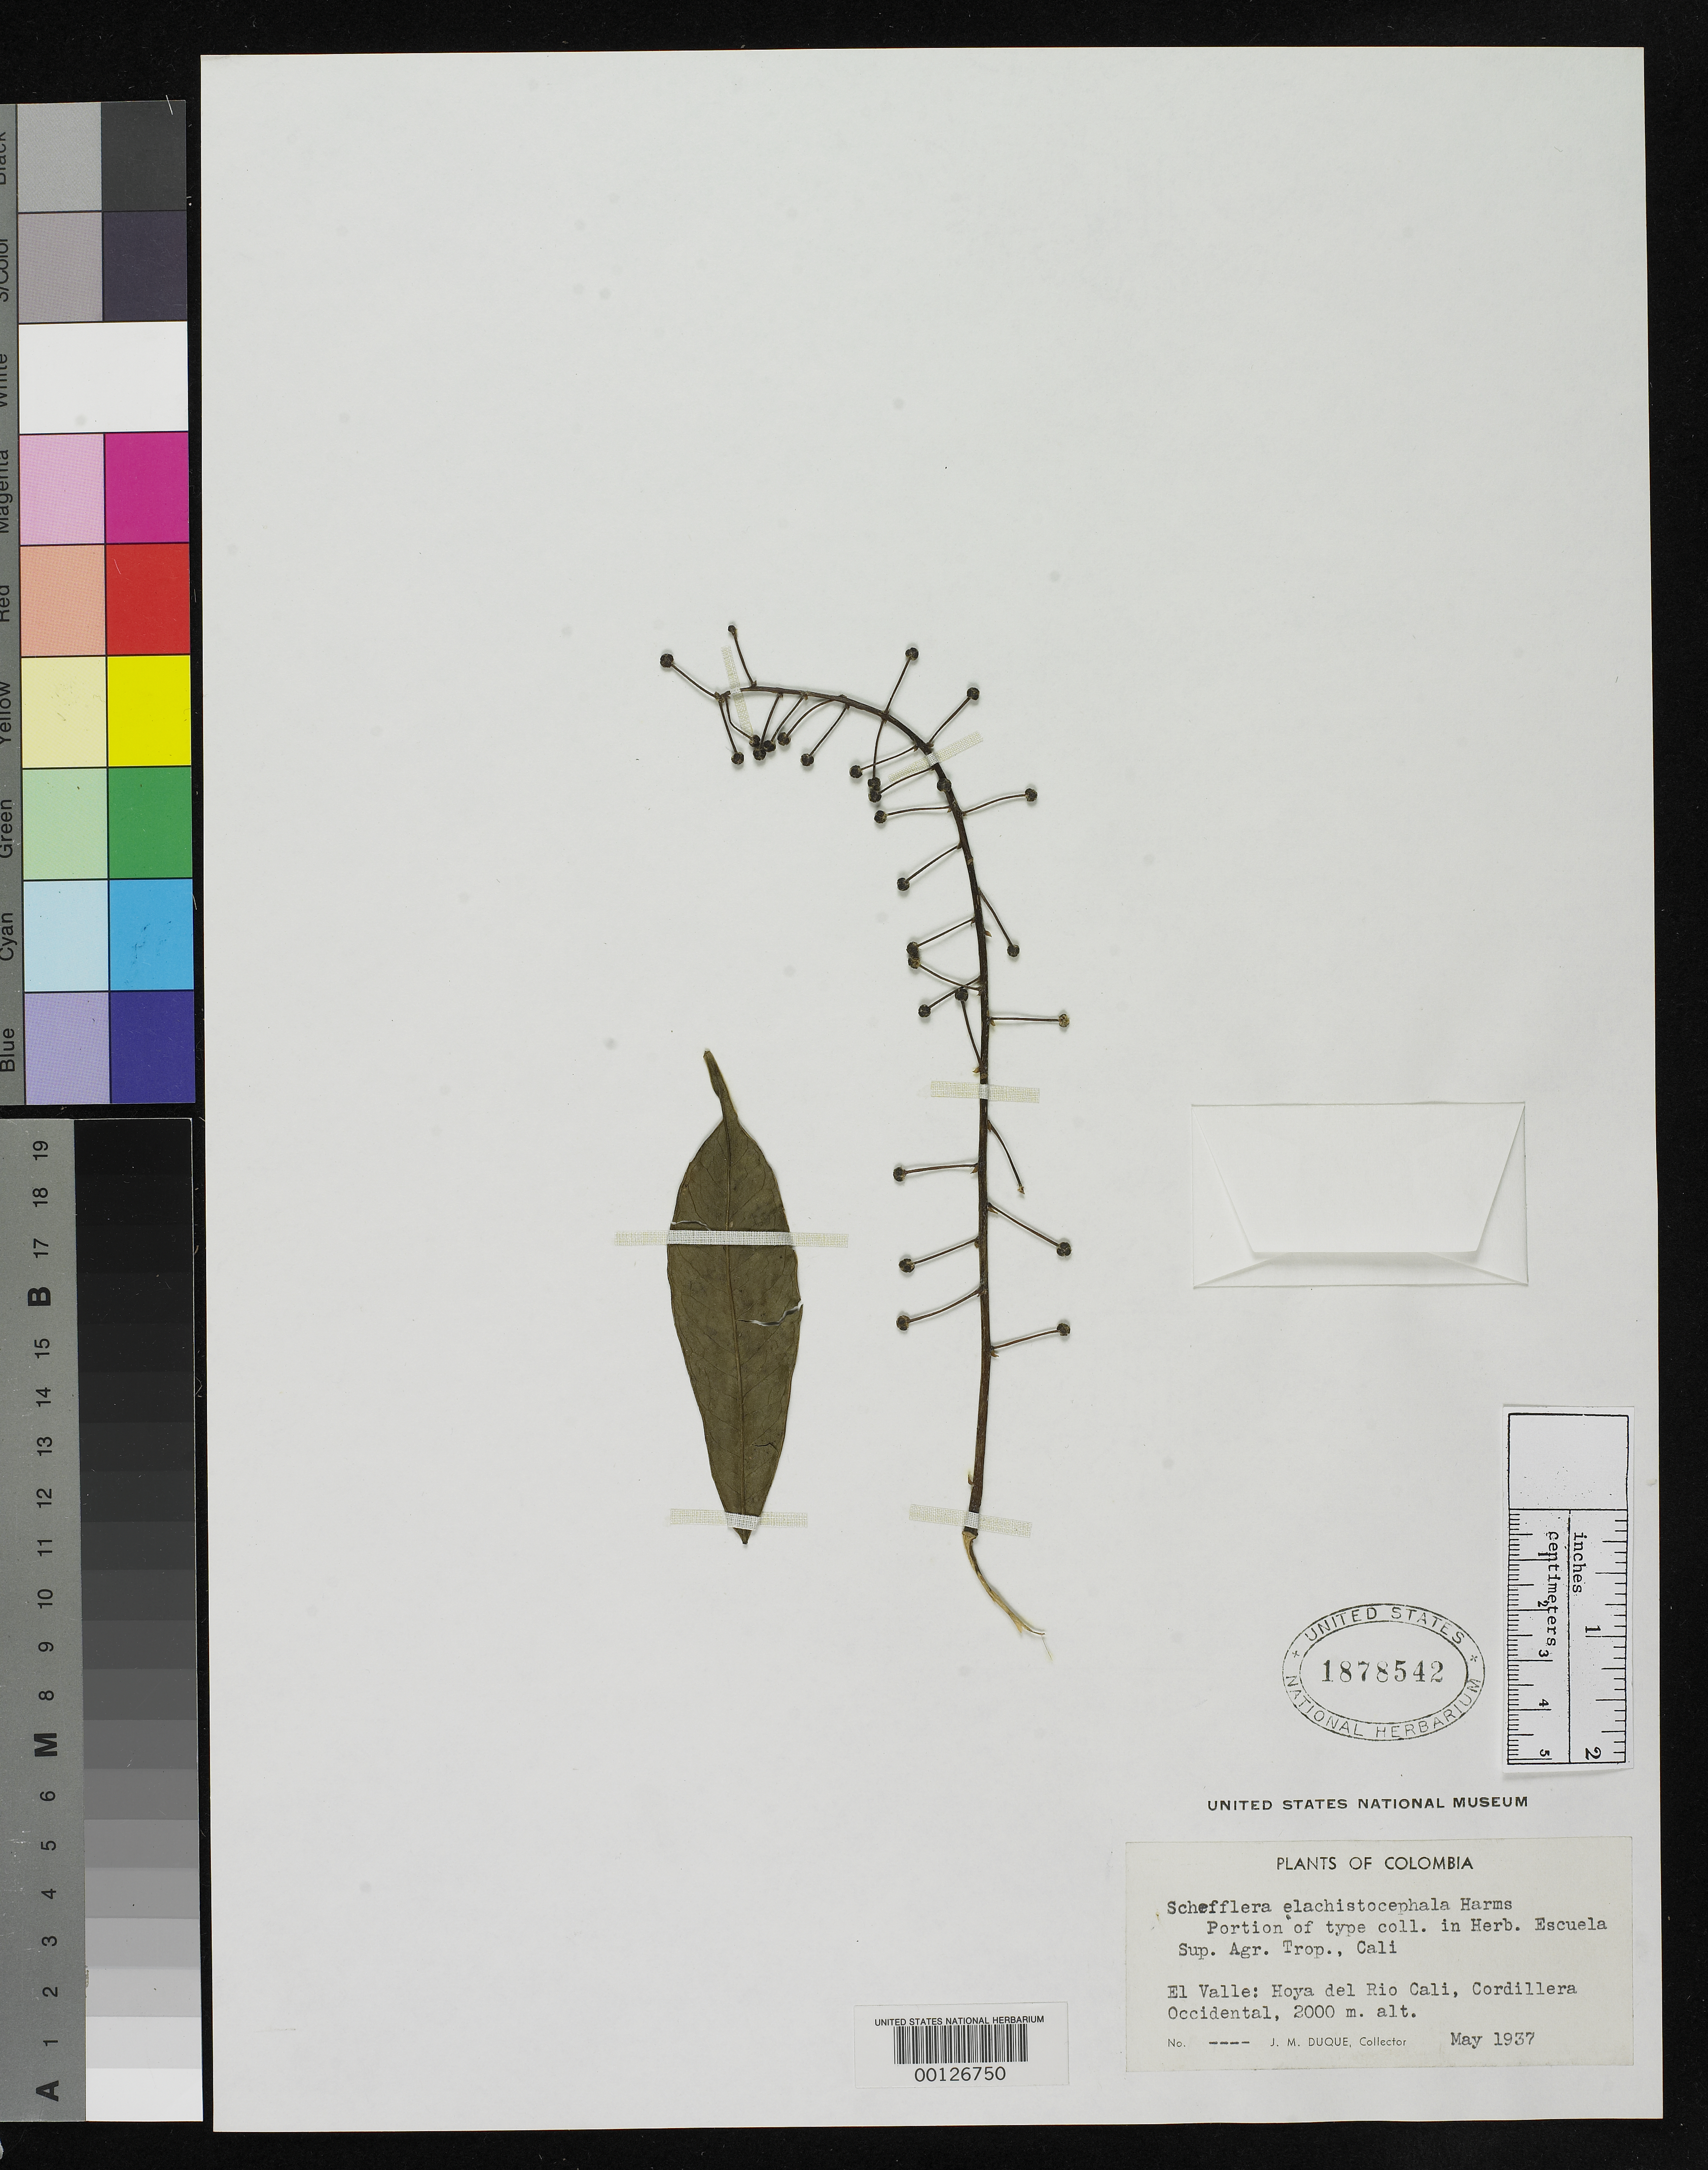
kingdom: Plantae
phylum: Tracheophyta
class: Magnoliopsida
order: Apiales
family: Araliaceae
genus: Schefflera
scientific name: Schefflera elachistocephala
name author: Harms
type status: Isotype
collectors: J. Duque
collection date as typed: May 1937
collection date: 1937-05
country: Colombia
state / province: Valle del Cauca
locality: Hoya del Rio Cali, Cordillera Occidental.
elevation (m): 2000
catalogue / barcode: US 1878542